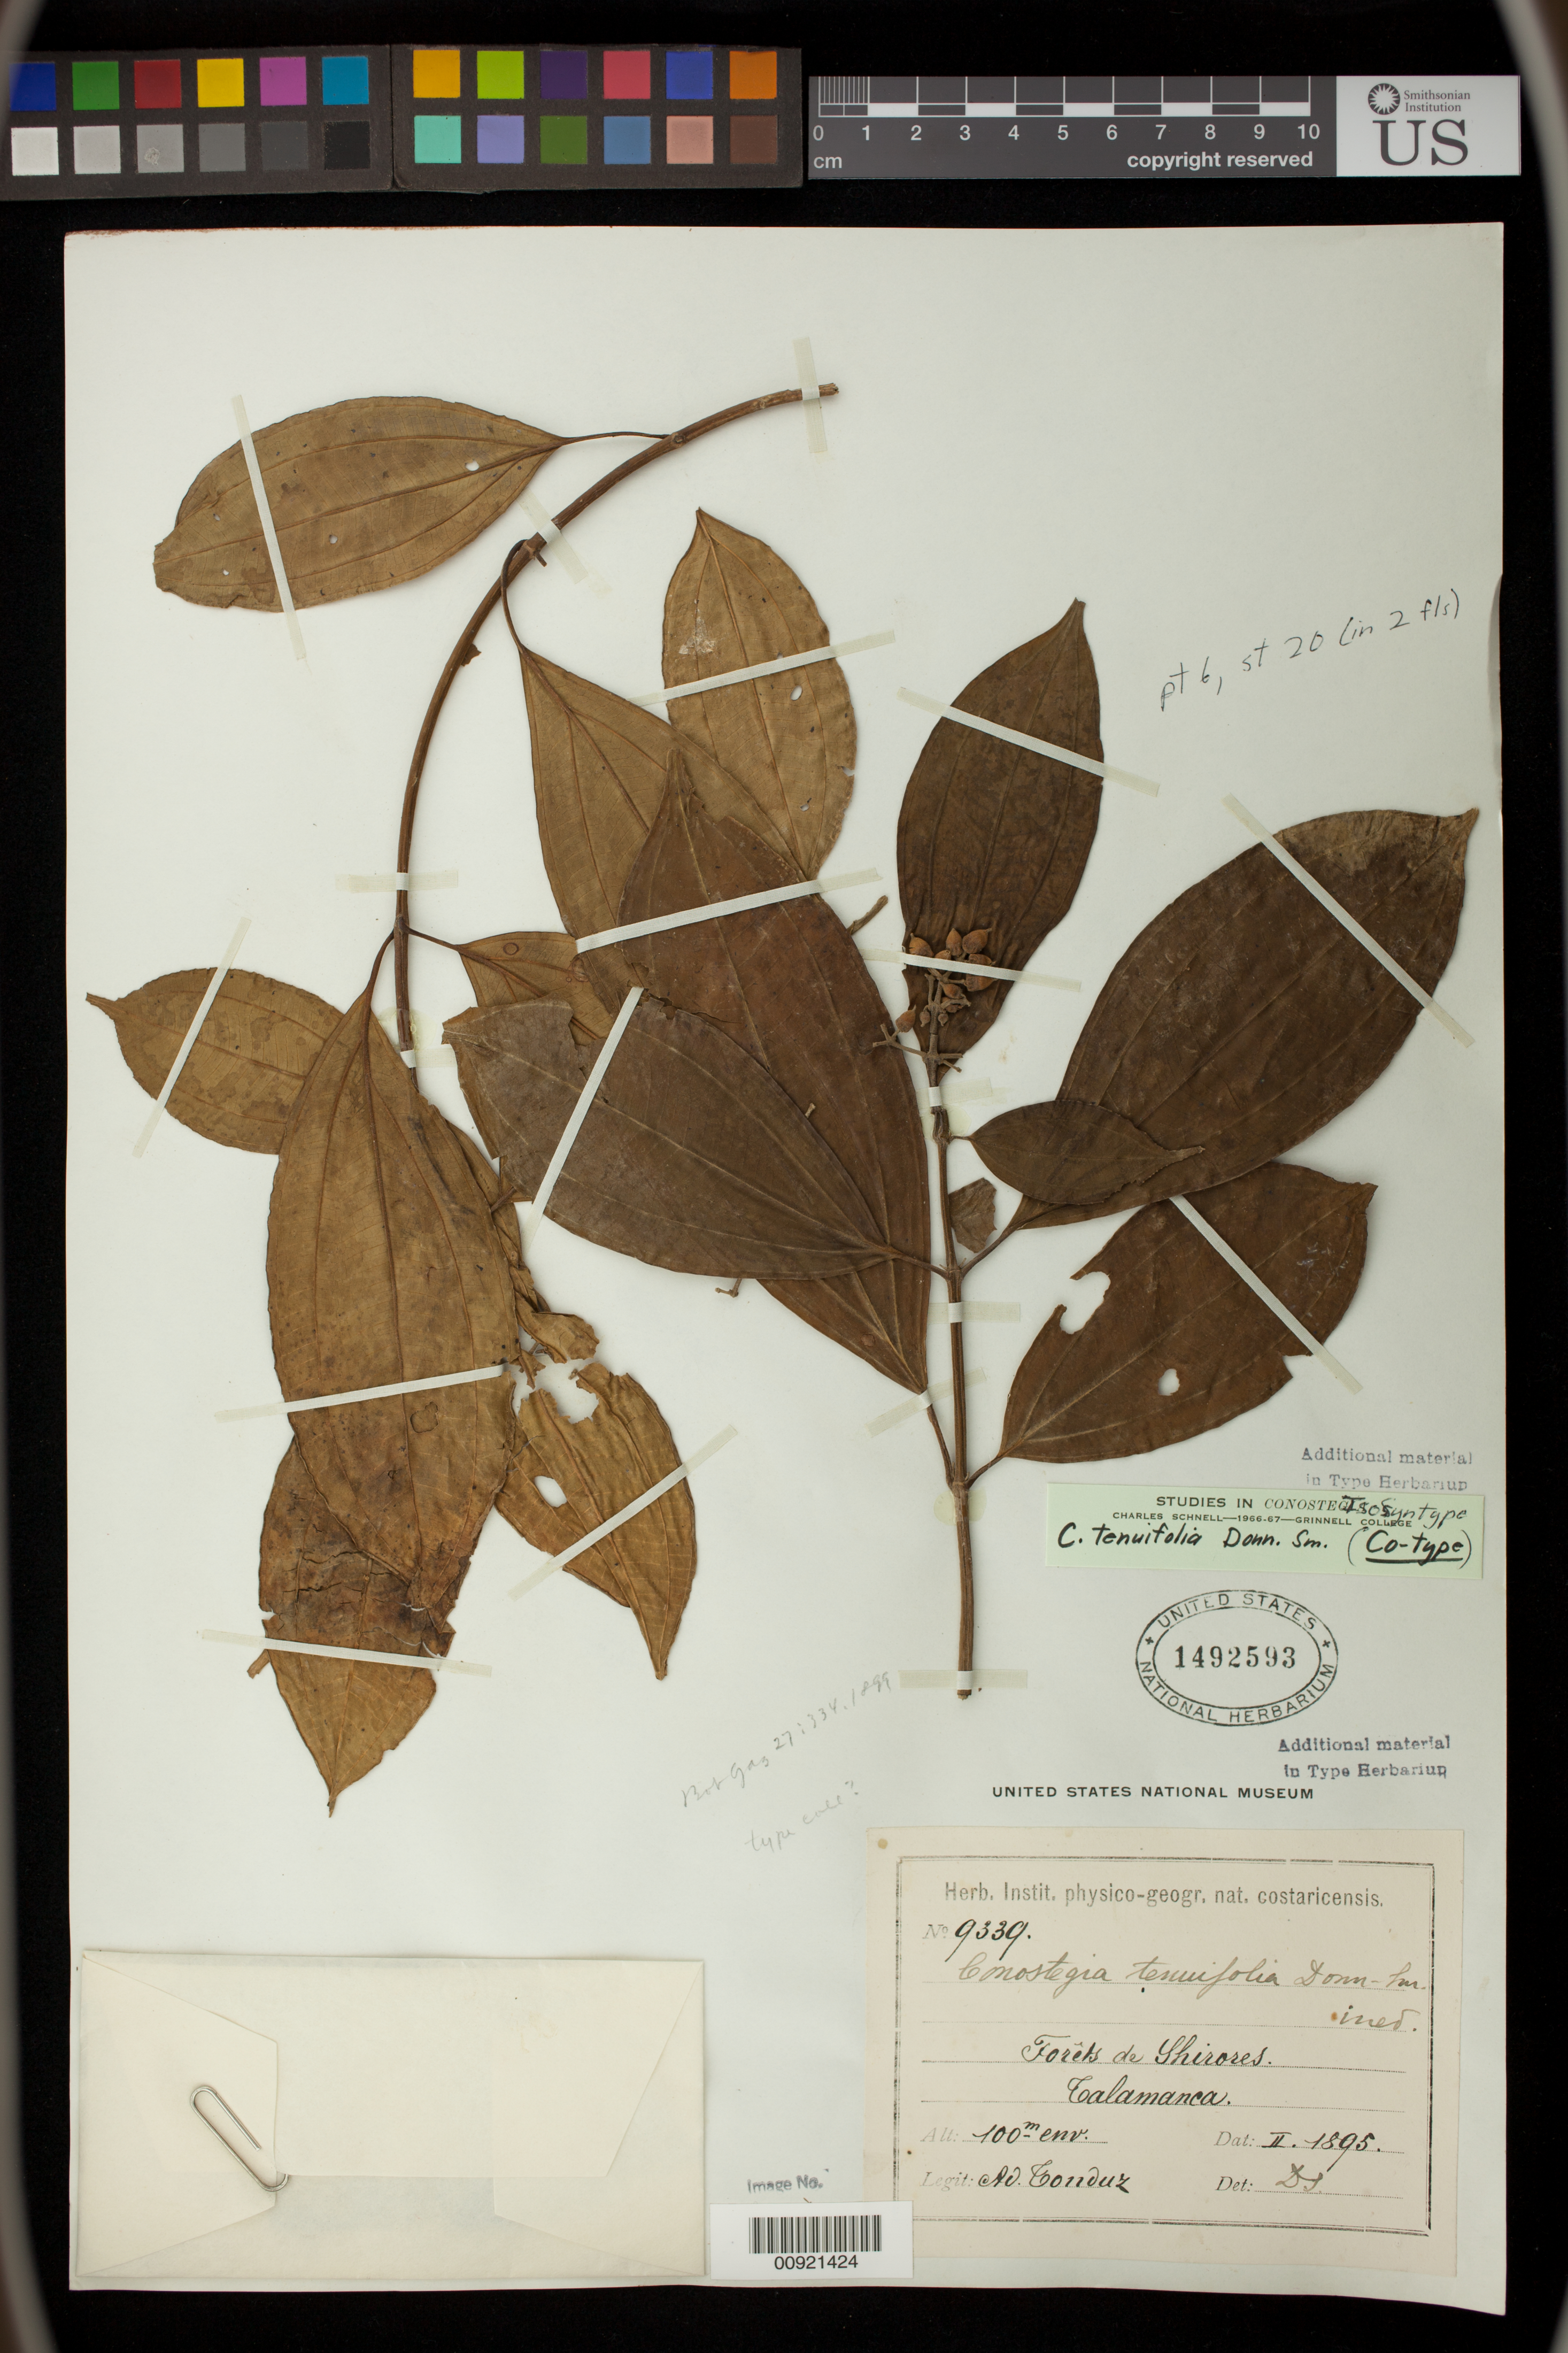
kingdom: Plantae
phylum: Tracheophyta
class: Magnoliopsida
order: Myrtales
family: Melastomataceae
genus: Conostegia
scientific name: Conostegia tenuifolia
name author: Donn. Sm.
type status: Syntype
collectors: A. Tonduz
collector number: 9339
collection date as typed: Feb 1895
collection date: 1895-02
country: Costa Rica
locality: Forets de Shirores, Talamanca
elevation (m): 100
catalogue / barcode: US 1492593